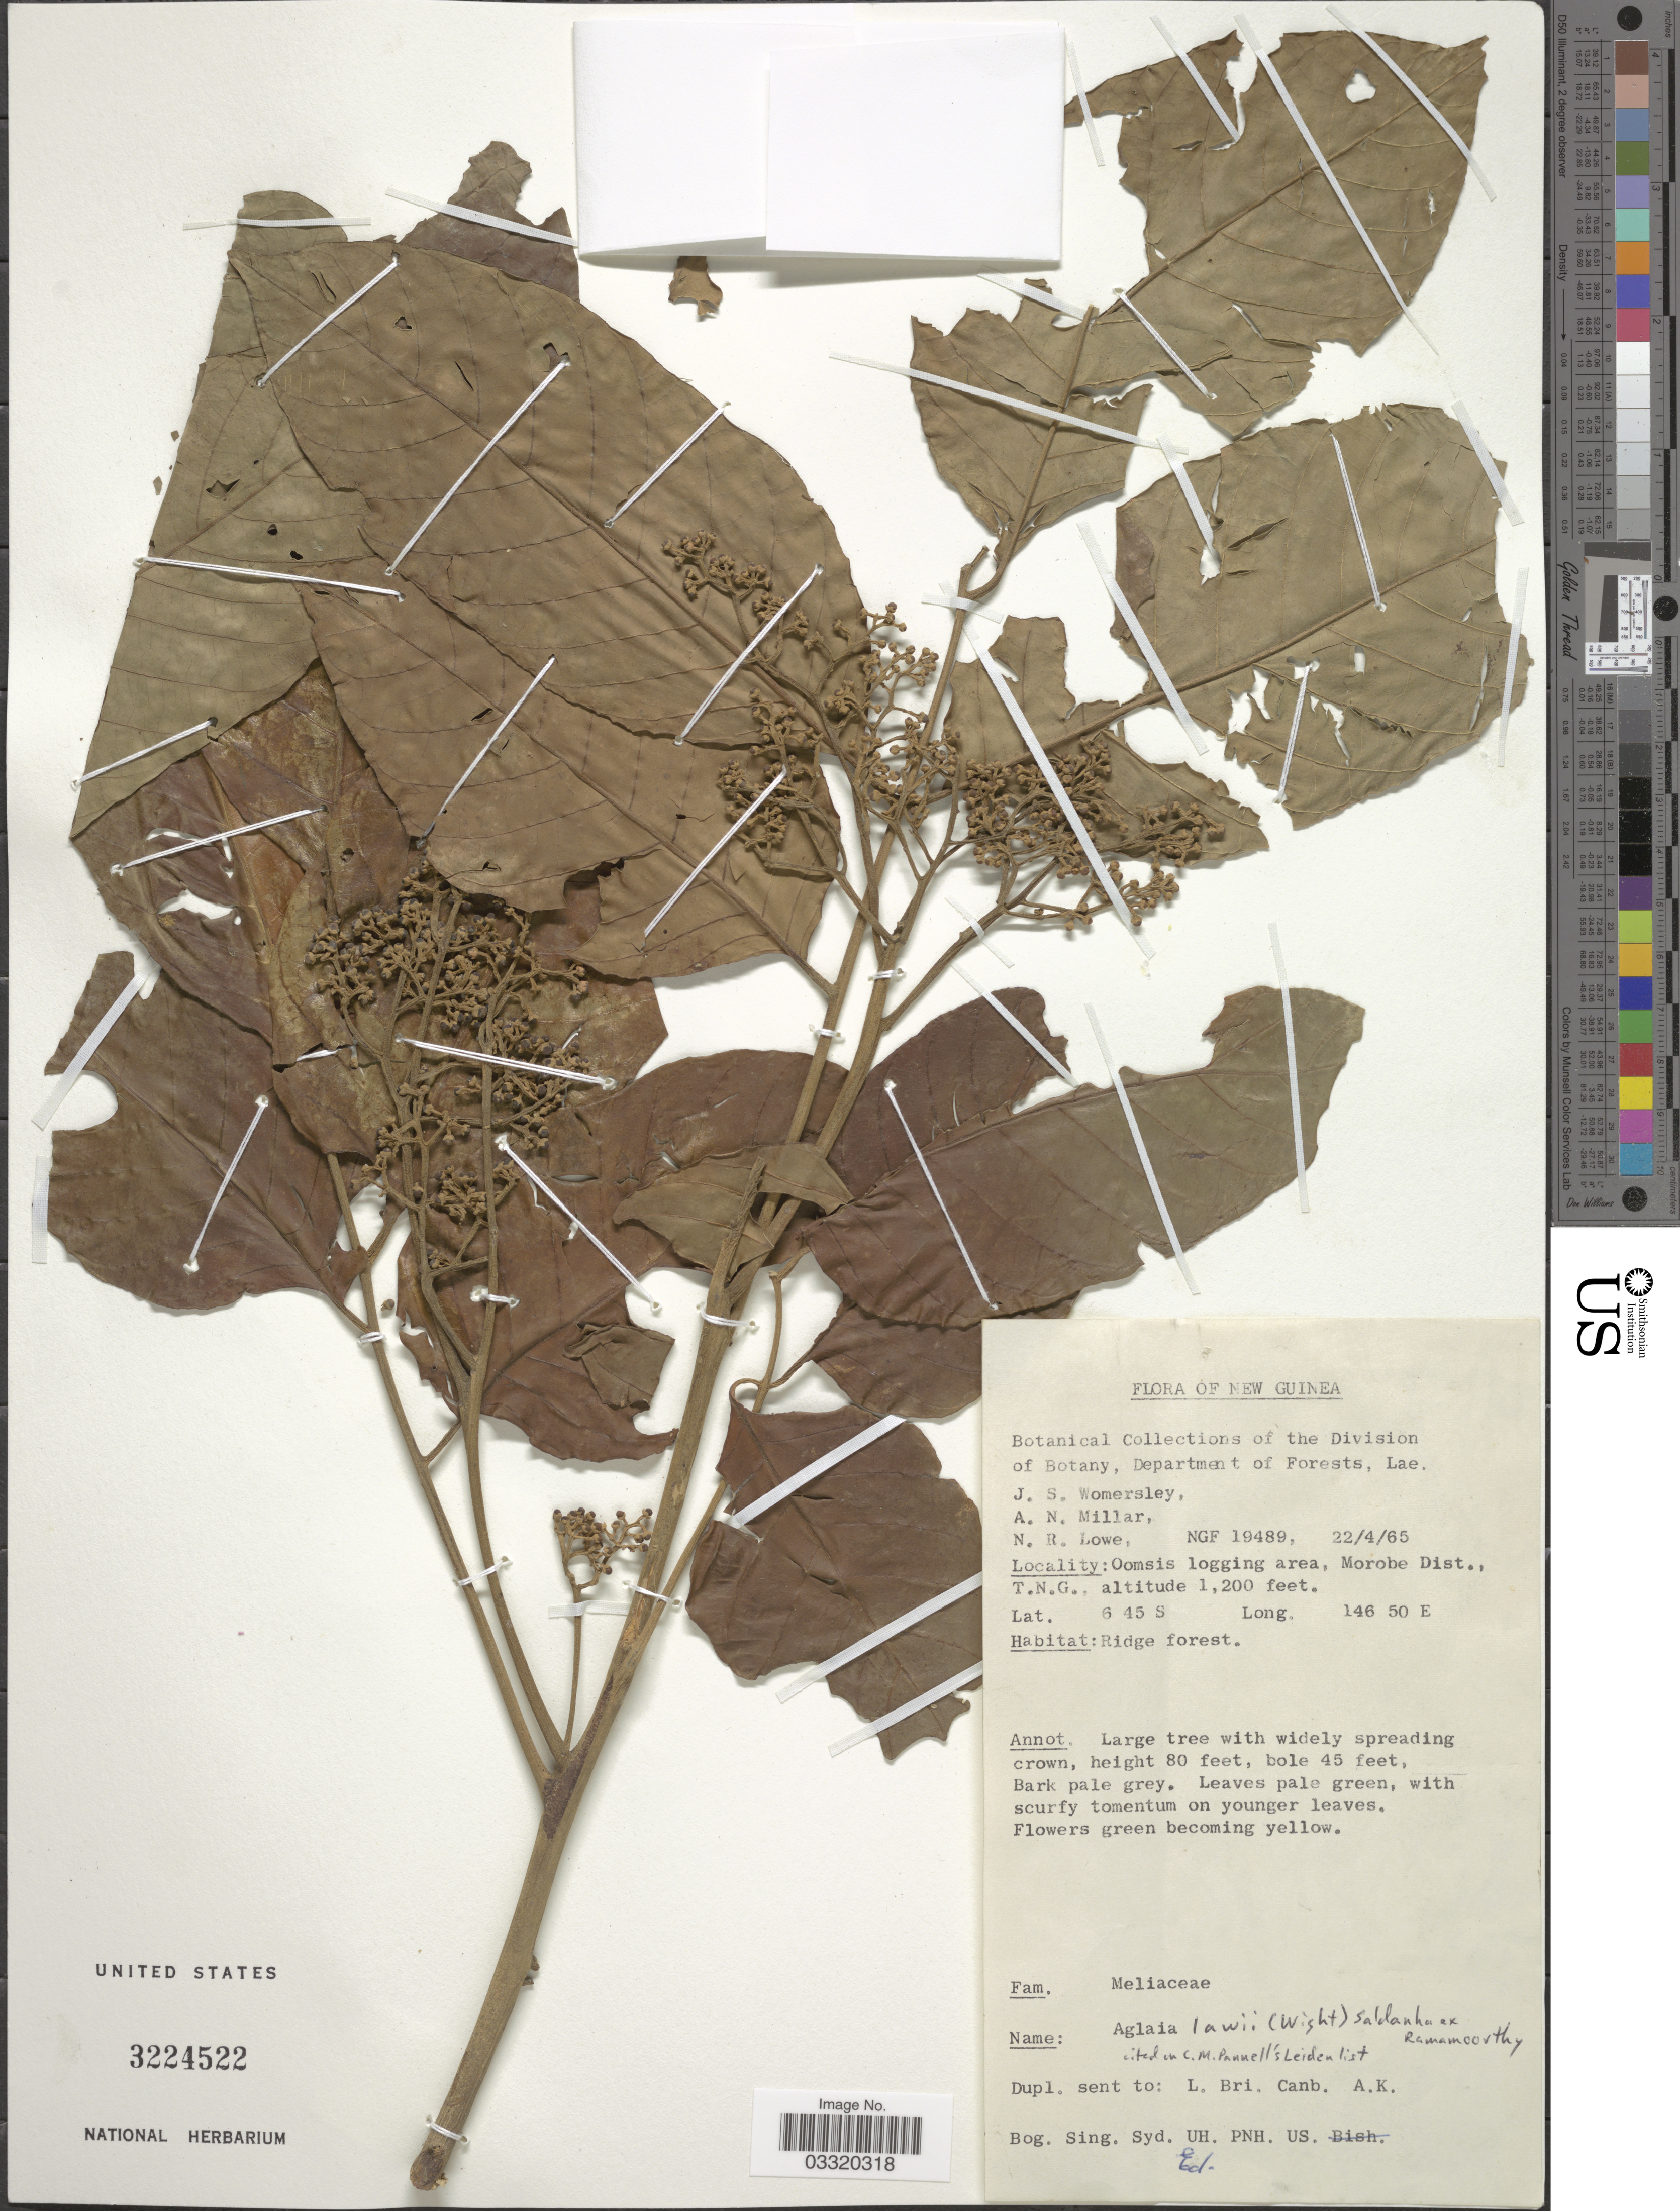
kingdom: Plantae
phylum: Tracheophyta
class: Magnoliopsida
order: Sapindales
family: Meliaceae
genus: Aglaia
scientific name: Aglaia lawii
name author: (Wight) C.J. Saldanha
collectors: J. S. Womersley, A. Millar & N. Lowe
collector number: NGF 19489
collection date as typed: Transcribed d/m/y: 22/4/65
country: Papua New Guinea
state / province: Morobe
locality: New Guinea. Oomsis logging area, Morobe Dist., T.N.G.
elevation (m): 366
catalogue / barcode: US 3224522